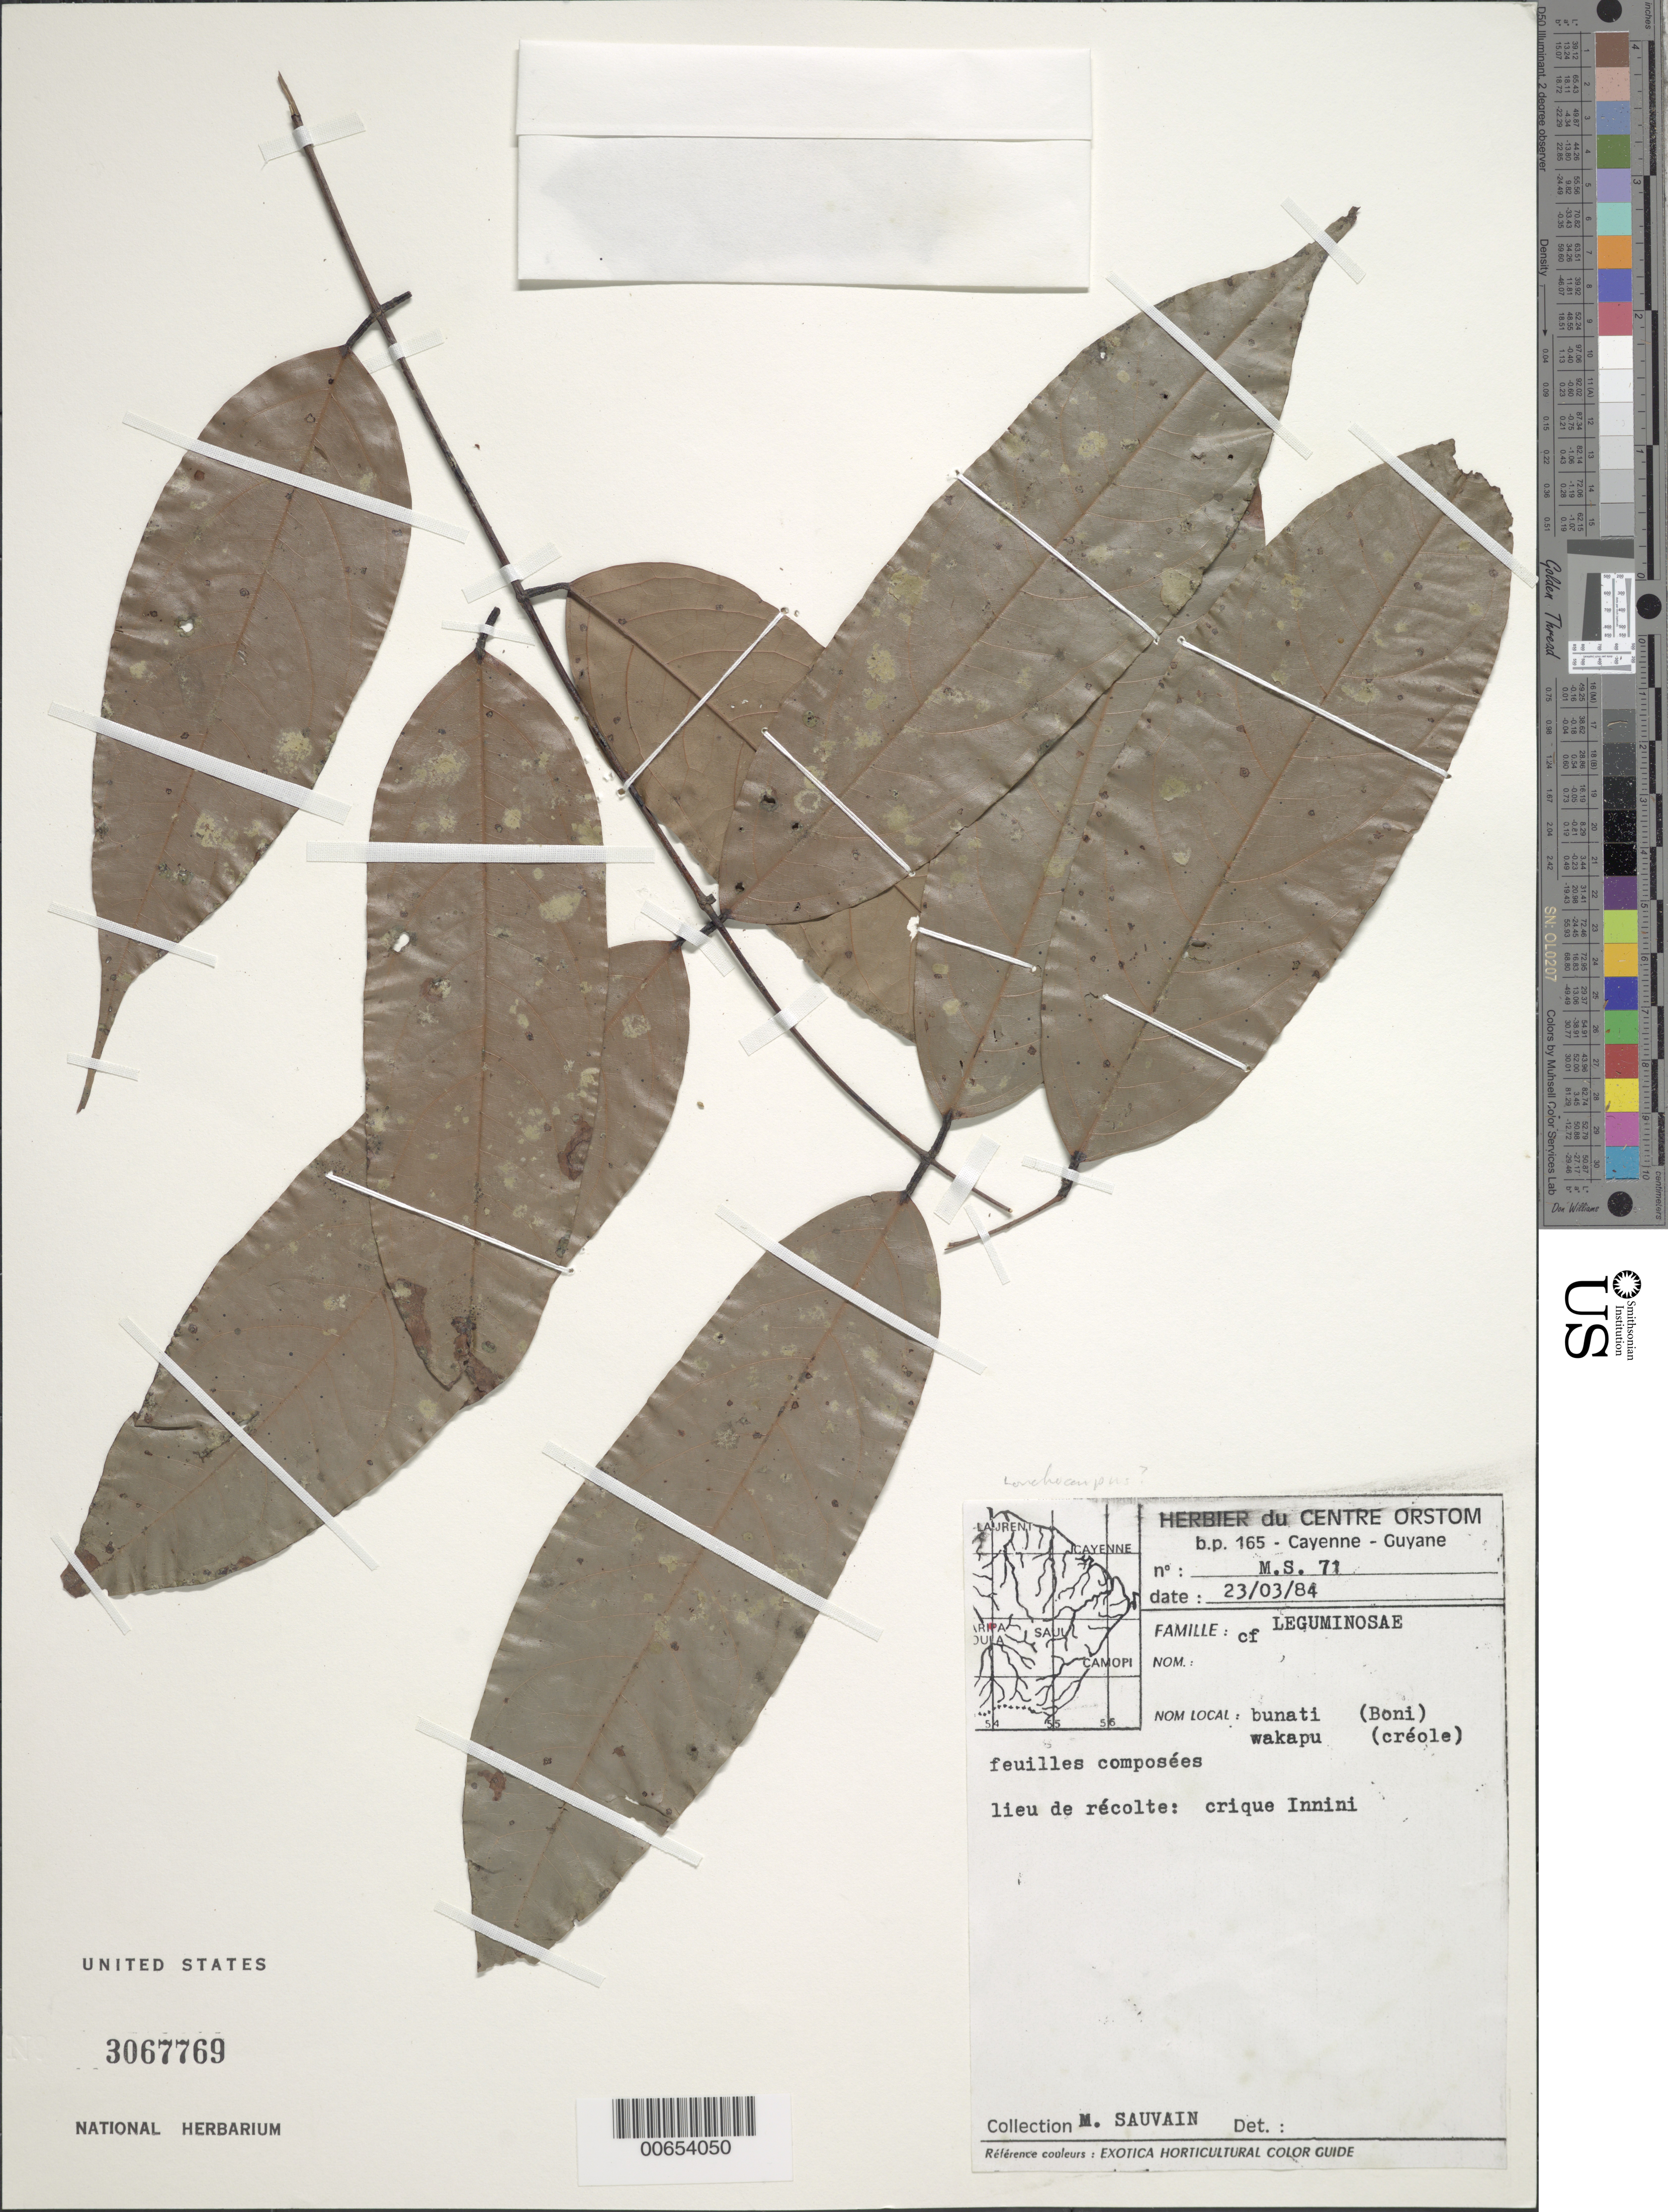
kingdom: Plantae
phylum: Tracheophyta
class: Magnoliopsida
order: Fabales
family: Fabaceae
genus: Lonchocarpus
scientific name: Lonchocarpus sp.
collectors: M. Sauvain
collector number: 71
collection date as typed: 23-Mar-84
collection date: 1984-03-23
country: French Guiana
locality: Crique Inini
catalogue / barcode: US 3067769